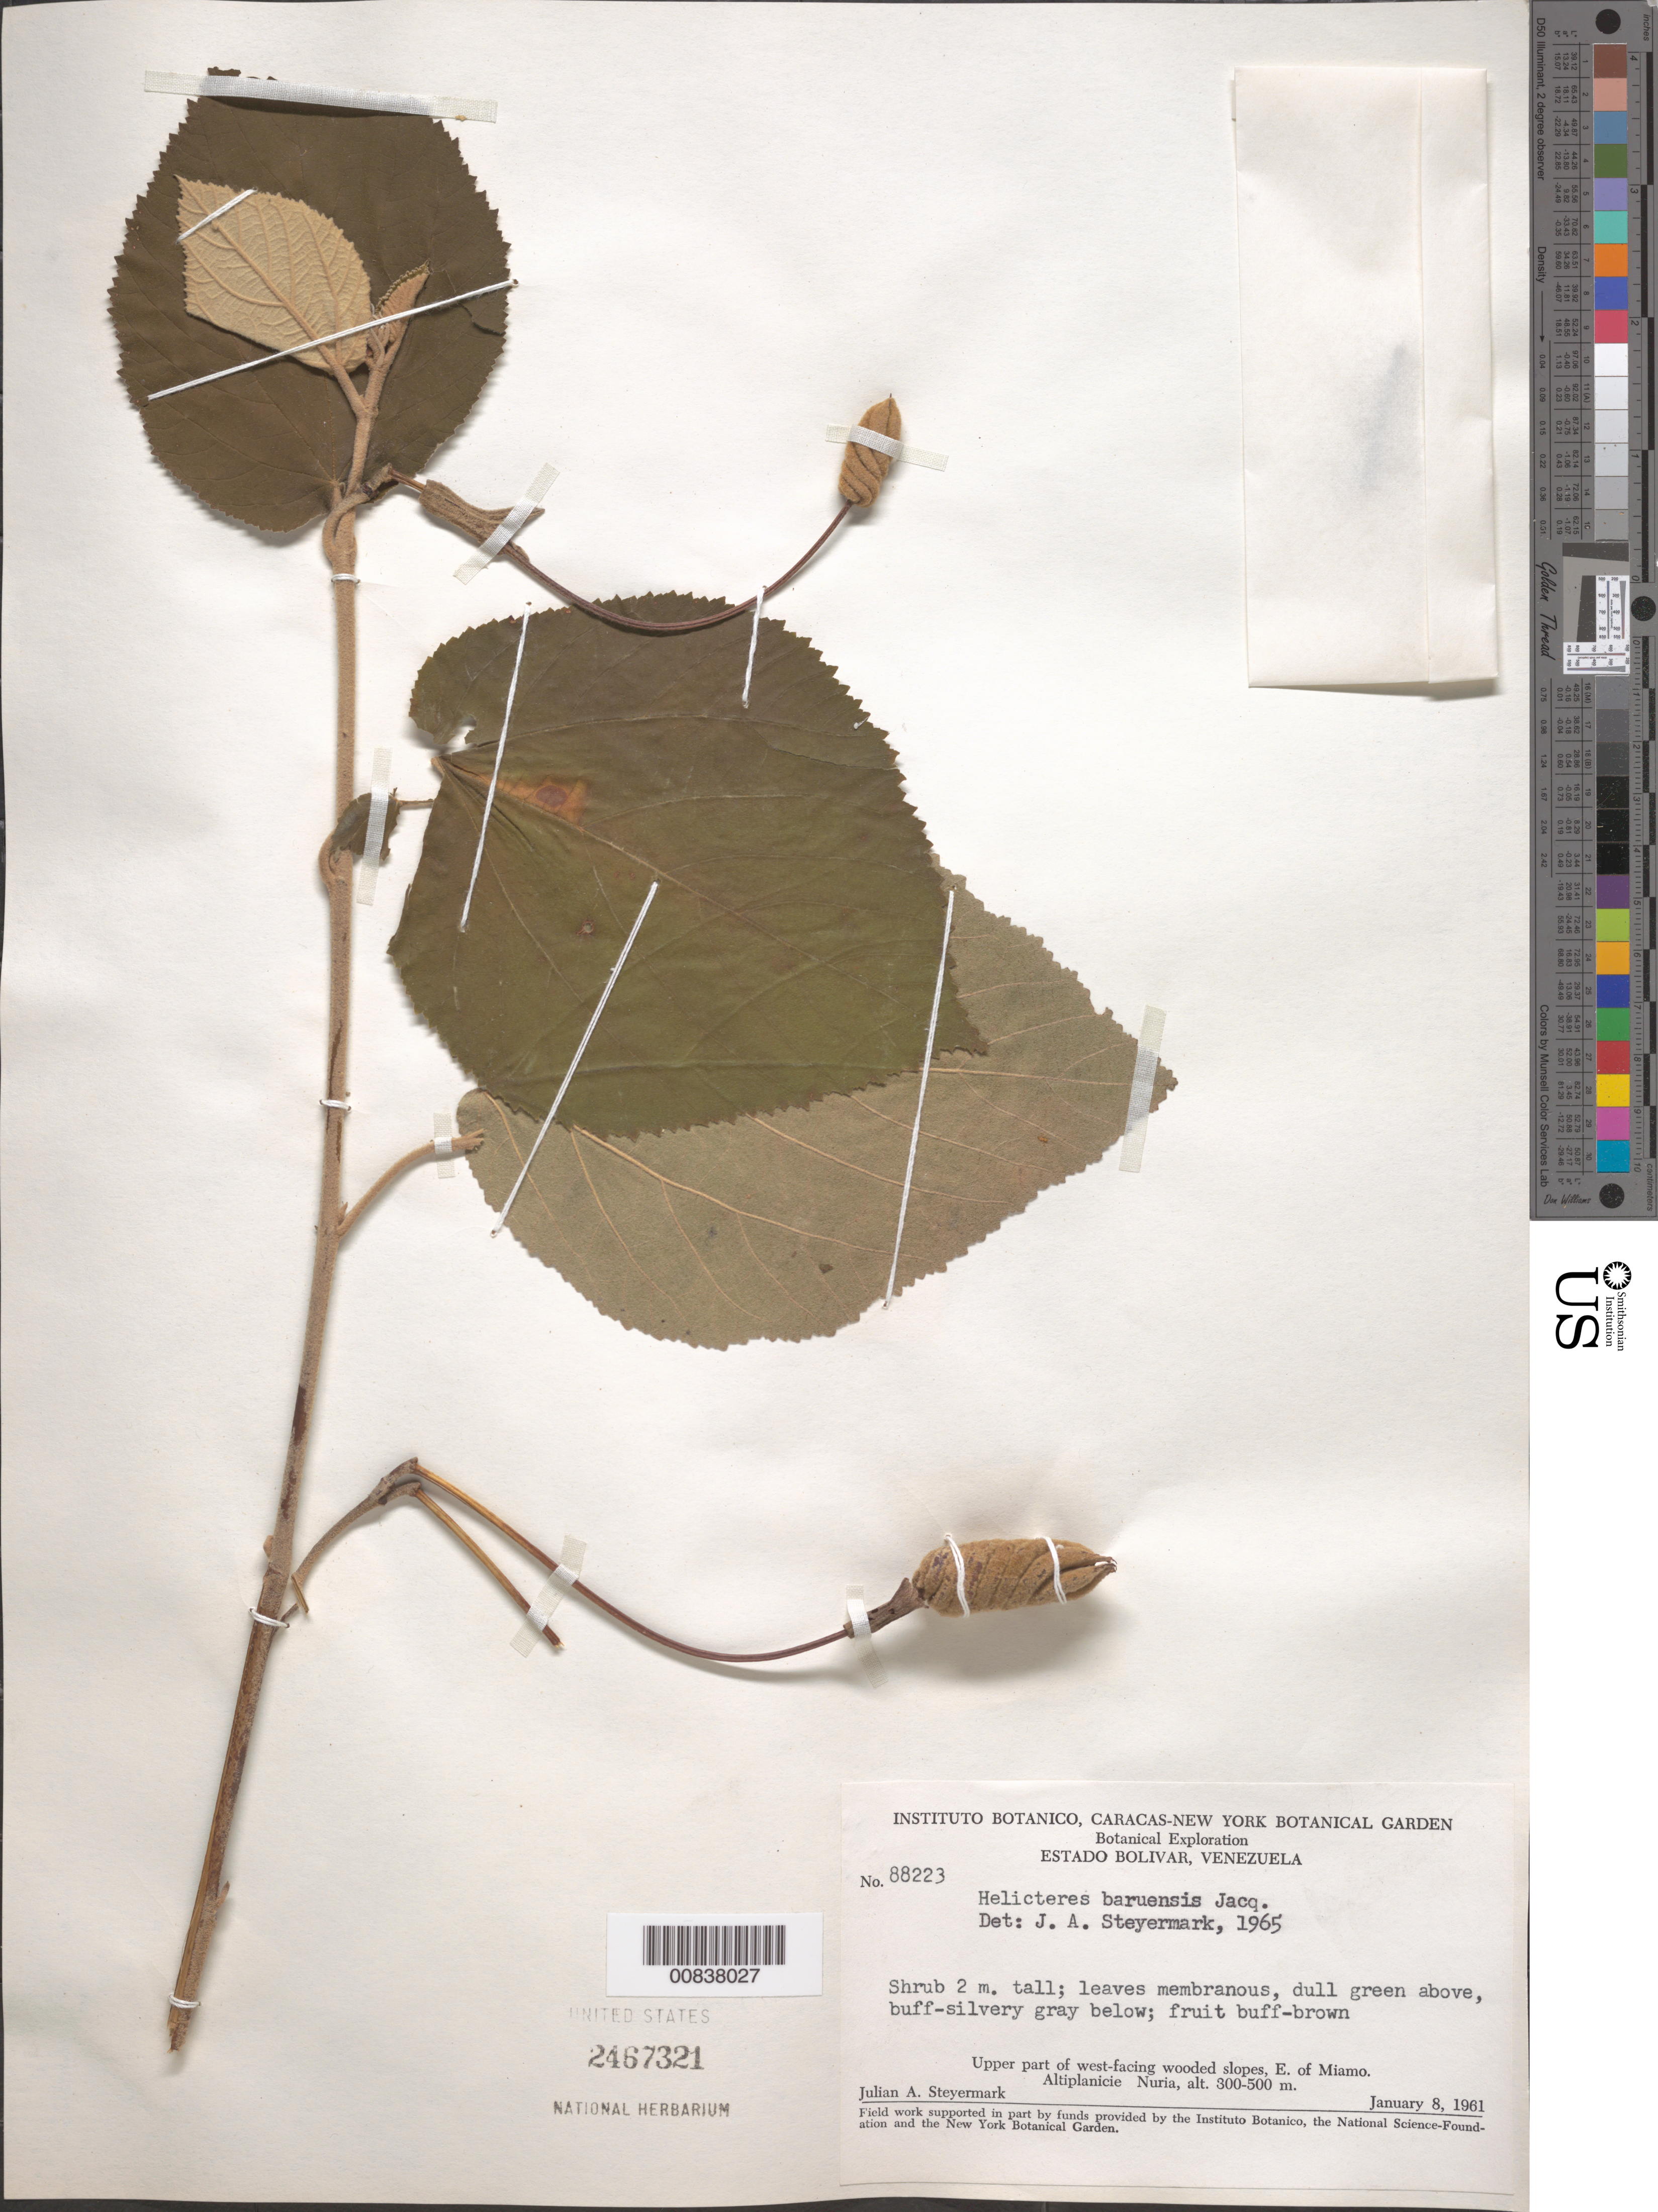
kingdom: Plantae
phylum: Tracheophyta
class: Magnoliopsida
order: Malvales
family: Malvaceae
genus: Helicteres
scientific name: Helicteres baruensis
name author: Jacq.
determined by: Steyermark, Julian A., (VEN)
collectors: J. Steyermark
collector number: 88223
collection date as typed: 8-Jan-61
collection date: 1961-01-08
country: Venezuela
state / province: Bolívar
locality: Altiplanicie de Nuria, E of Miamo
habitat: Upper part of W-facing wooded slopes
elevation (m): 300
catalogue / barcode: US 2467321